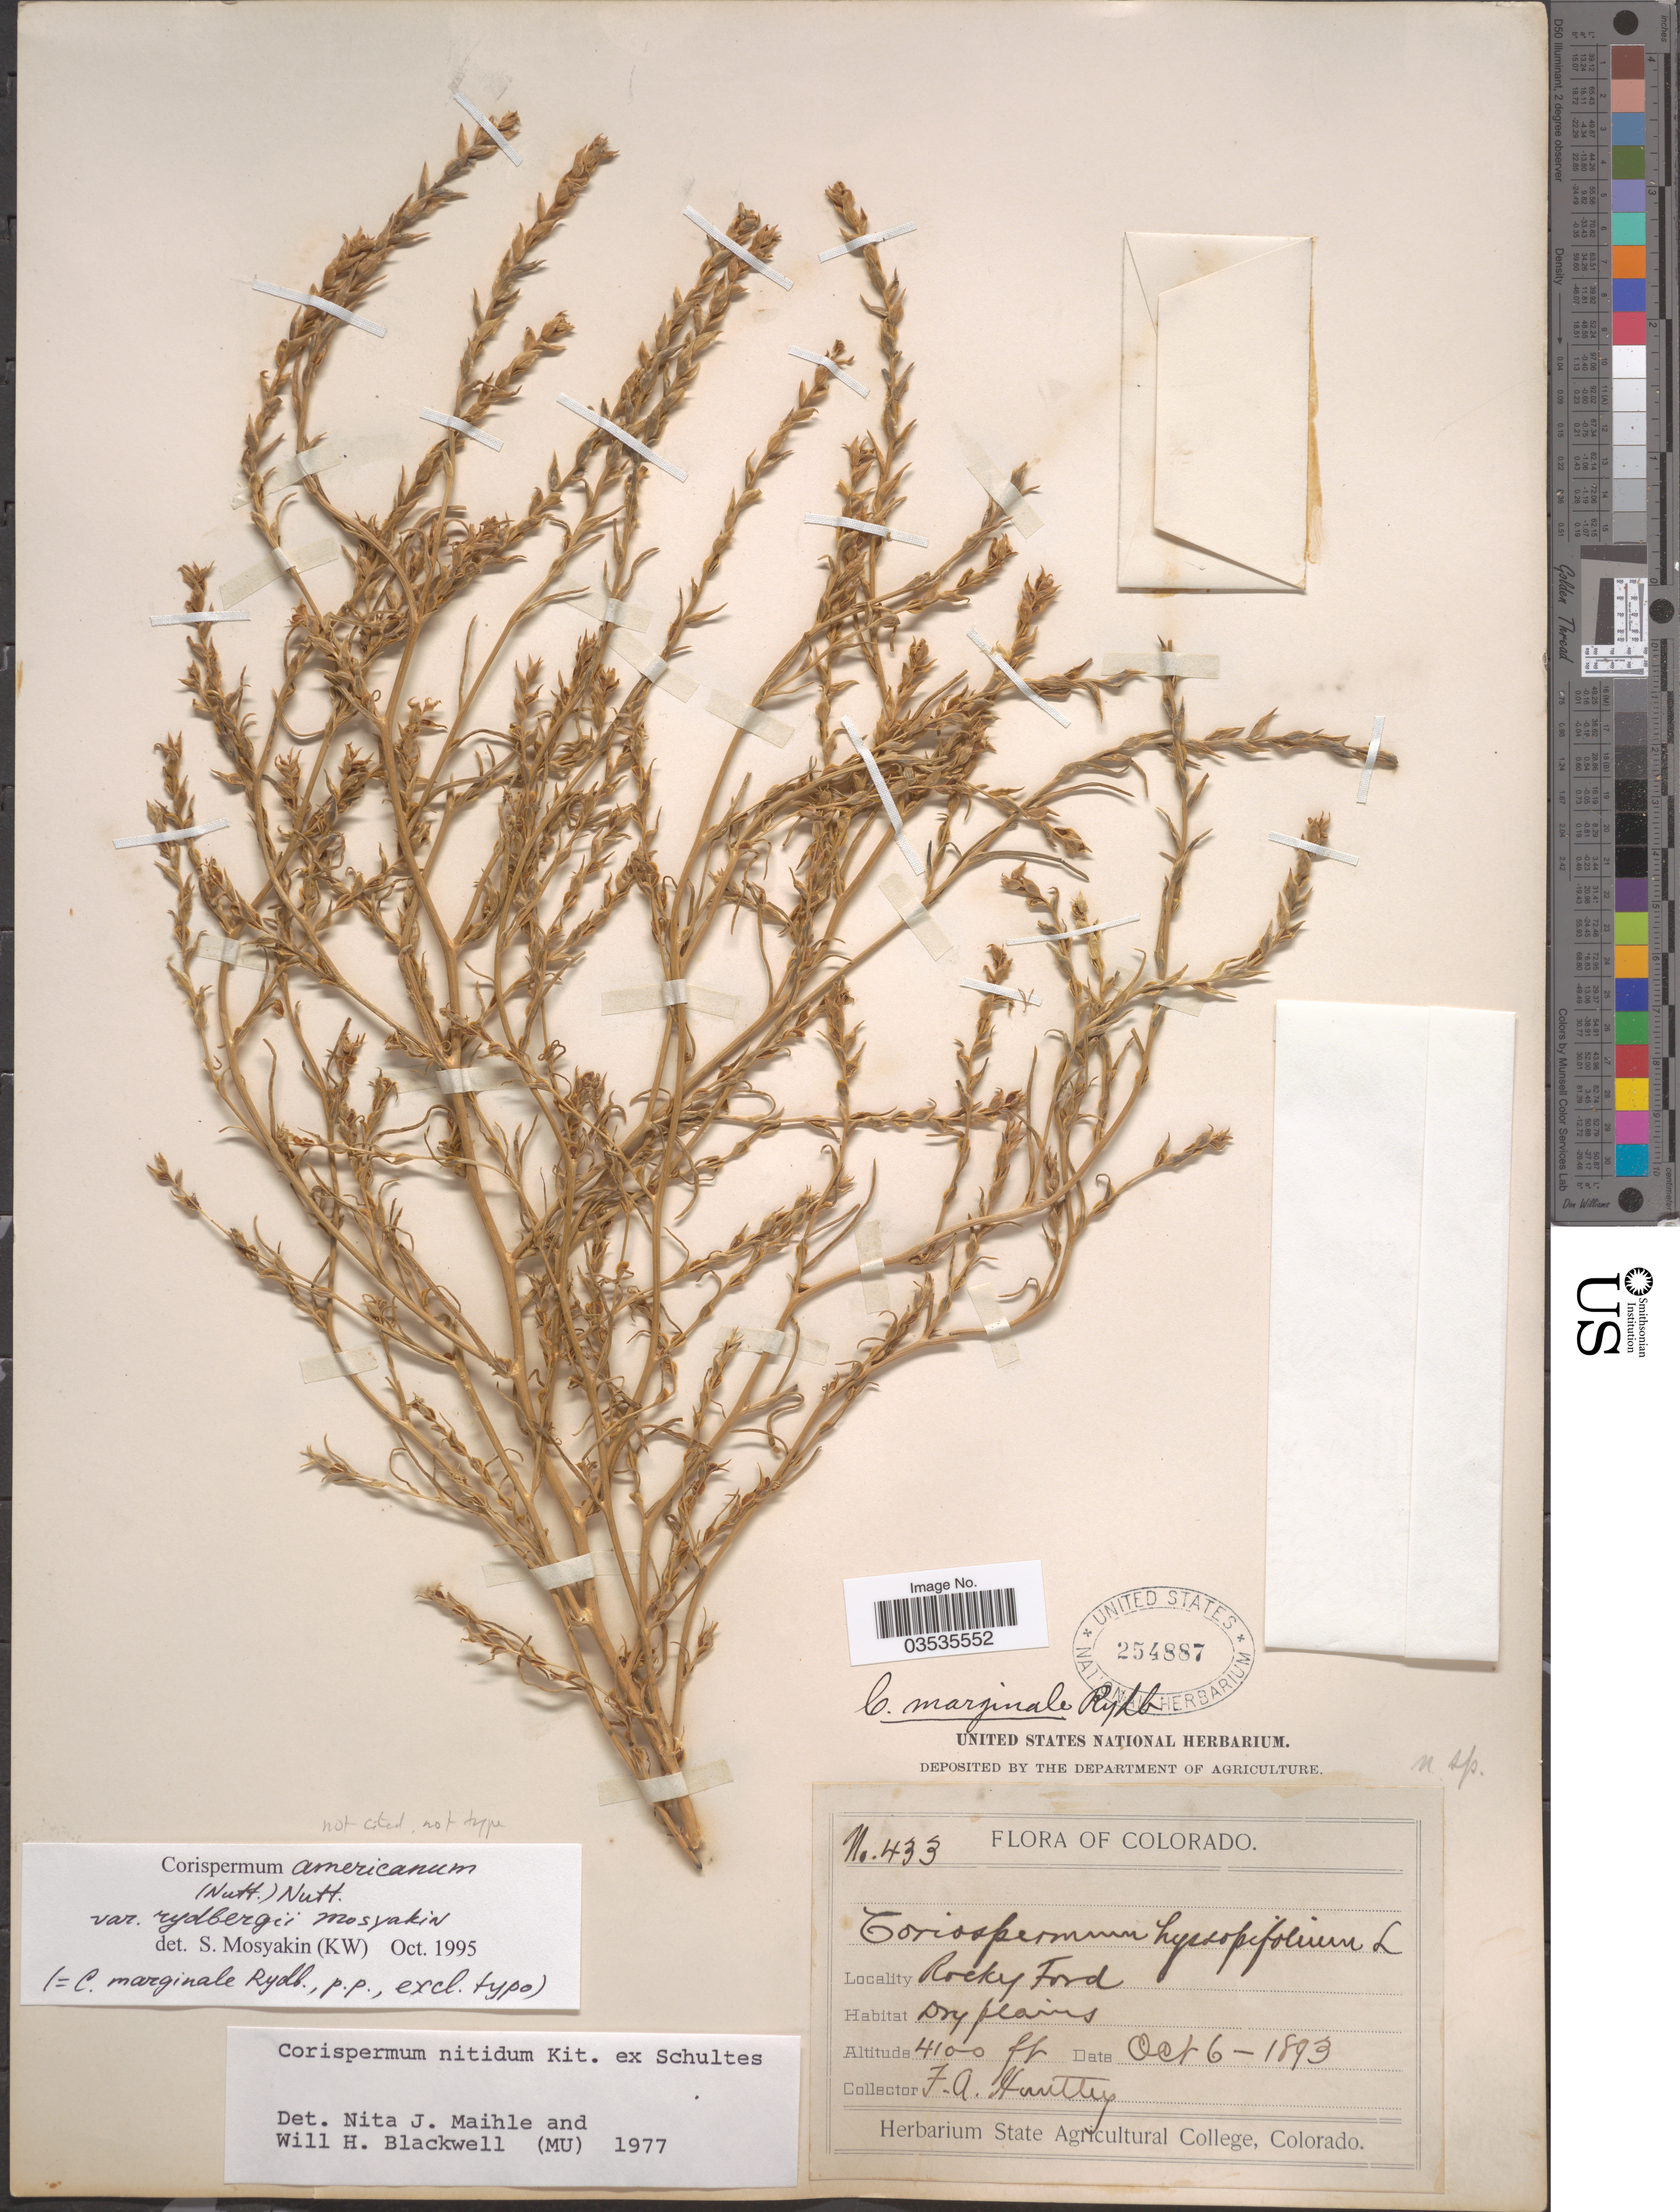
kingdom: Plantae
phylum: Tracheophyta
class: Magnoliopsida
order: Caryophyllales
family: Amaranthaceae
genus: Corispermum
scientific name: Corispermum americanum var. rydbergii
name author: Mosyakin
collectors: F. Huntley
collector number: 433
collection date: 1893-10-06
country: United States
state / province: Colorado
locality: Rocky Ford.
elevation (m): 1250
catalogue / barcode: US 254887